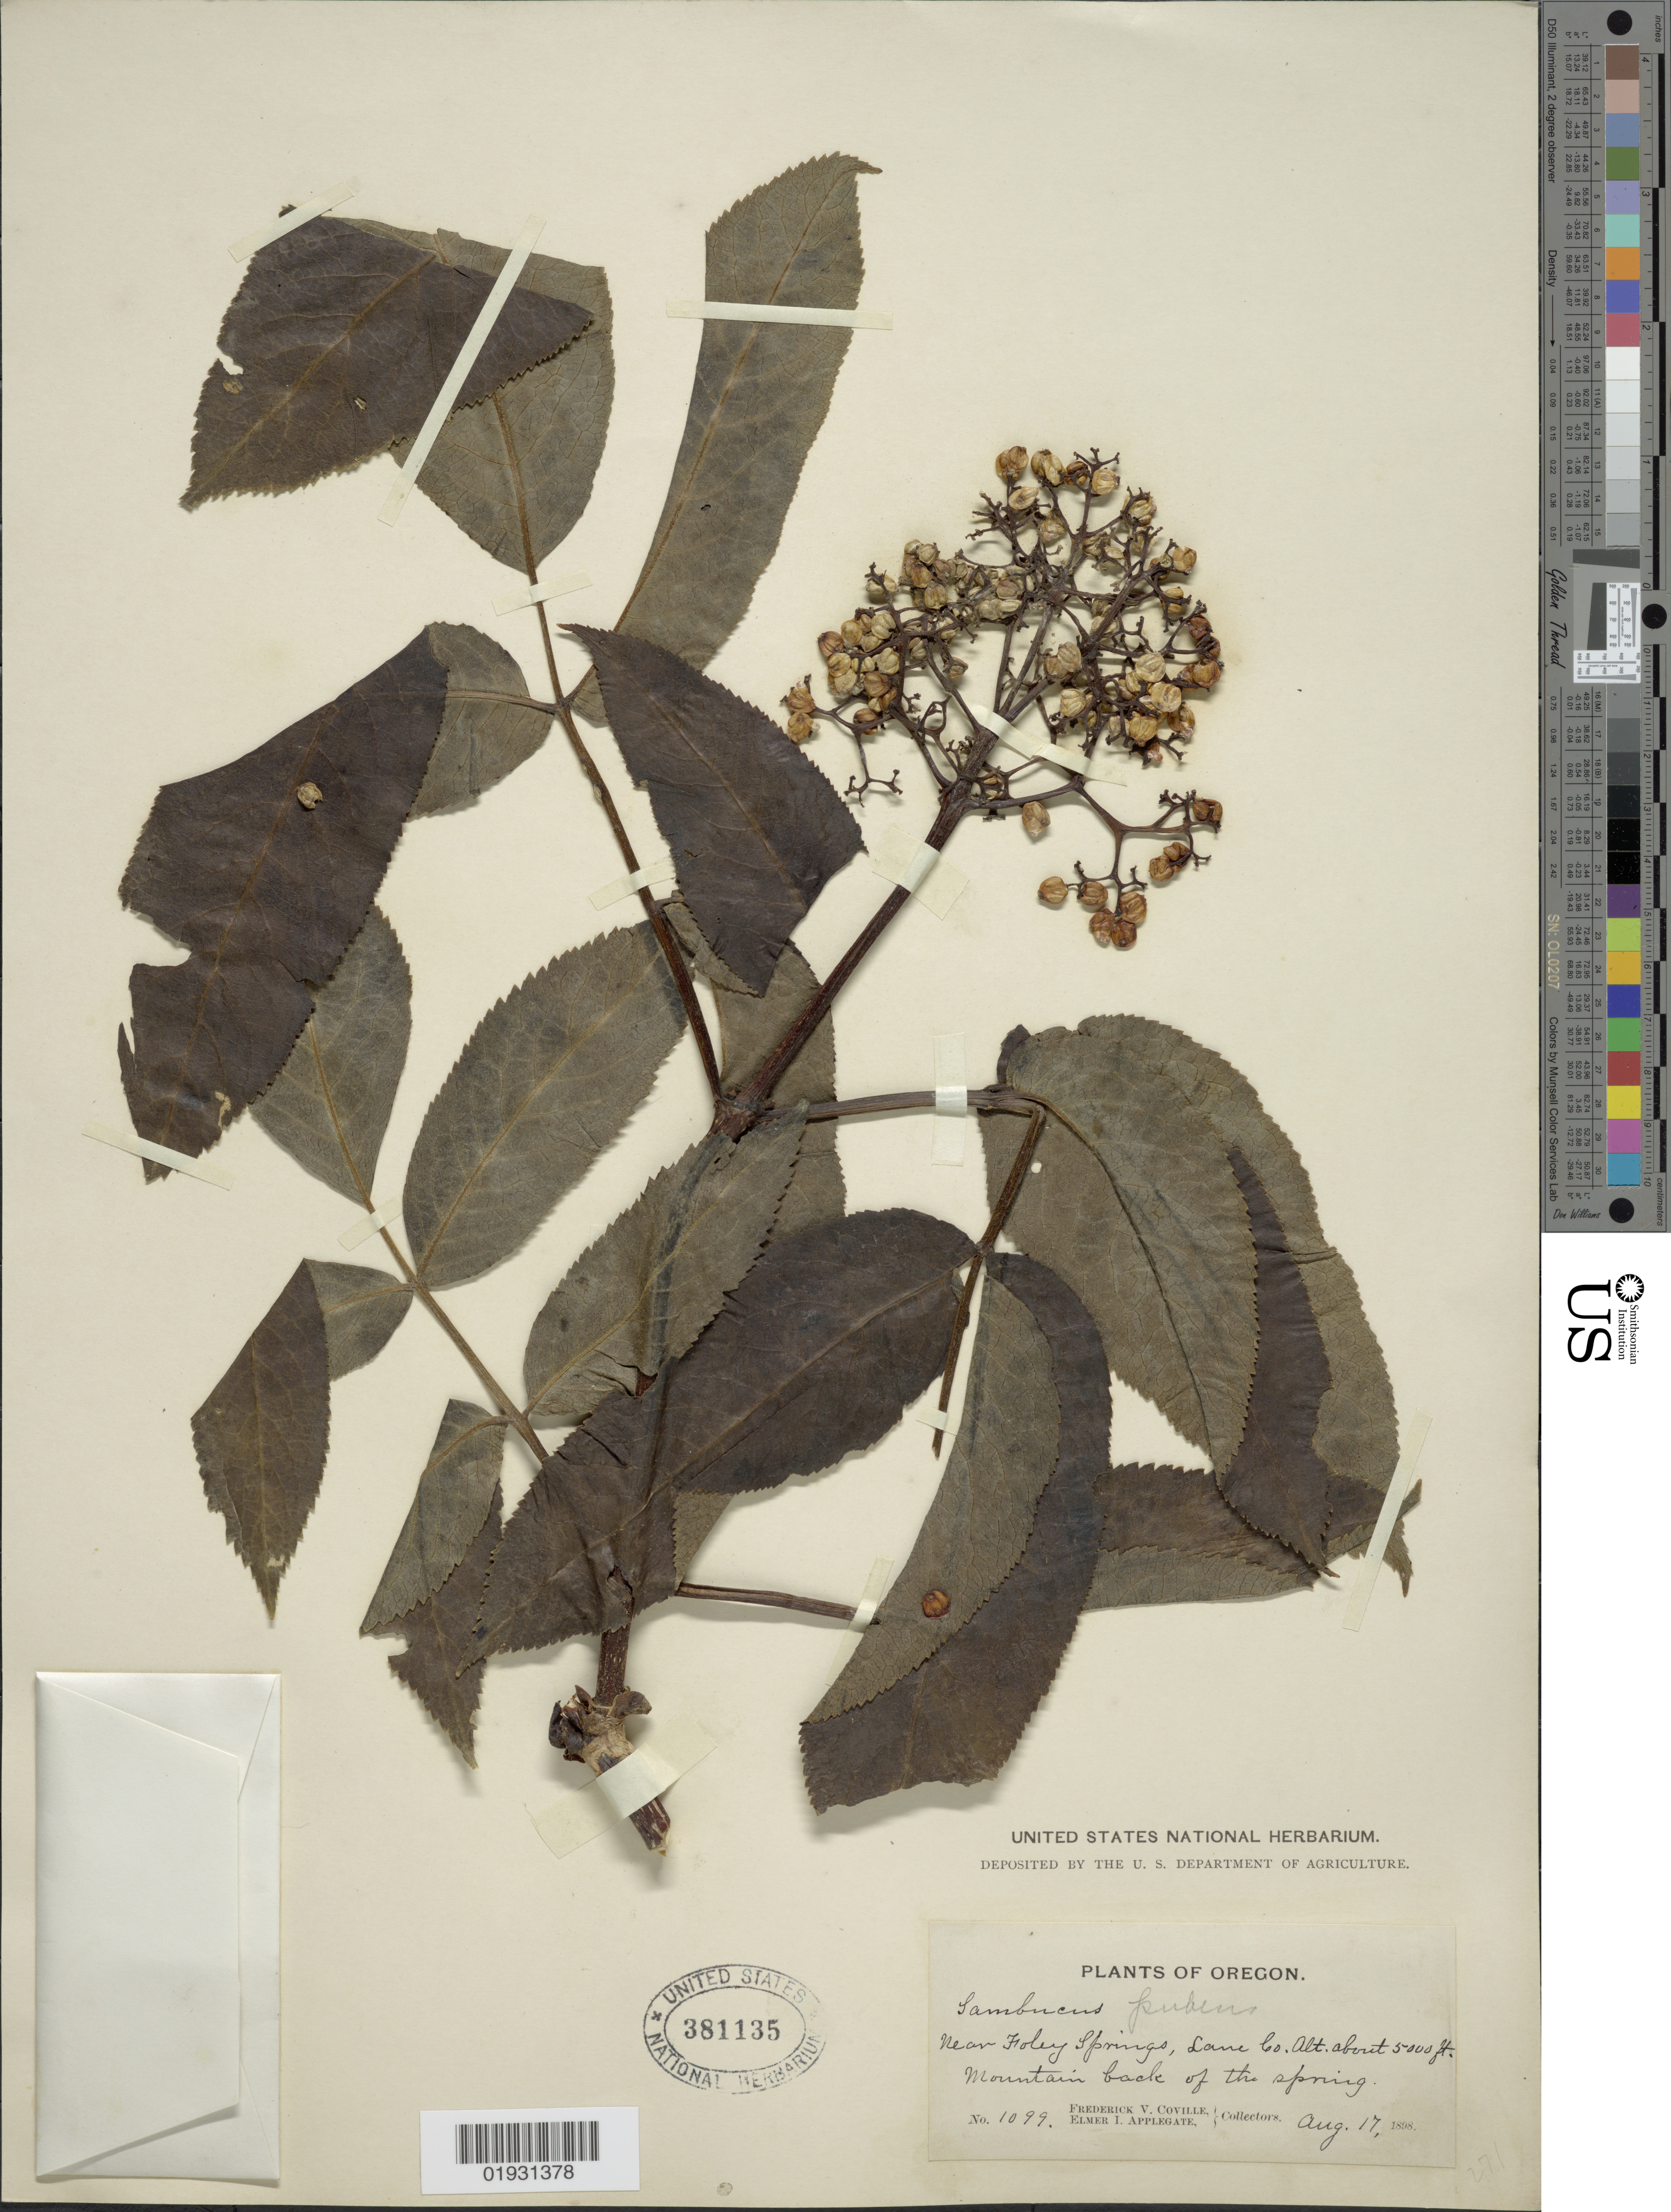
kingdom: Plantae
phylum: Tracheophyta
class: Magnoliopsida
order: Dipsacales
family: Viburnaceae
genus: Sambucus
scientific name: Sambucus racemosa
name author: L.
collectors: F. V. Coville & E. I. Applegate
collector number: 1099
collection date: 1898-08-17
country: United States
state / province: Oregon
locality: Near Holy Springs, Lane bo. Mountain back of the spring.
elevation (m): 1524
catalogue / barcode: US 381135